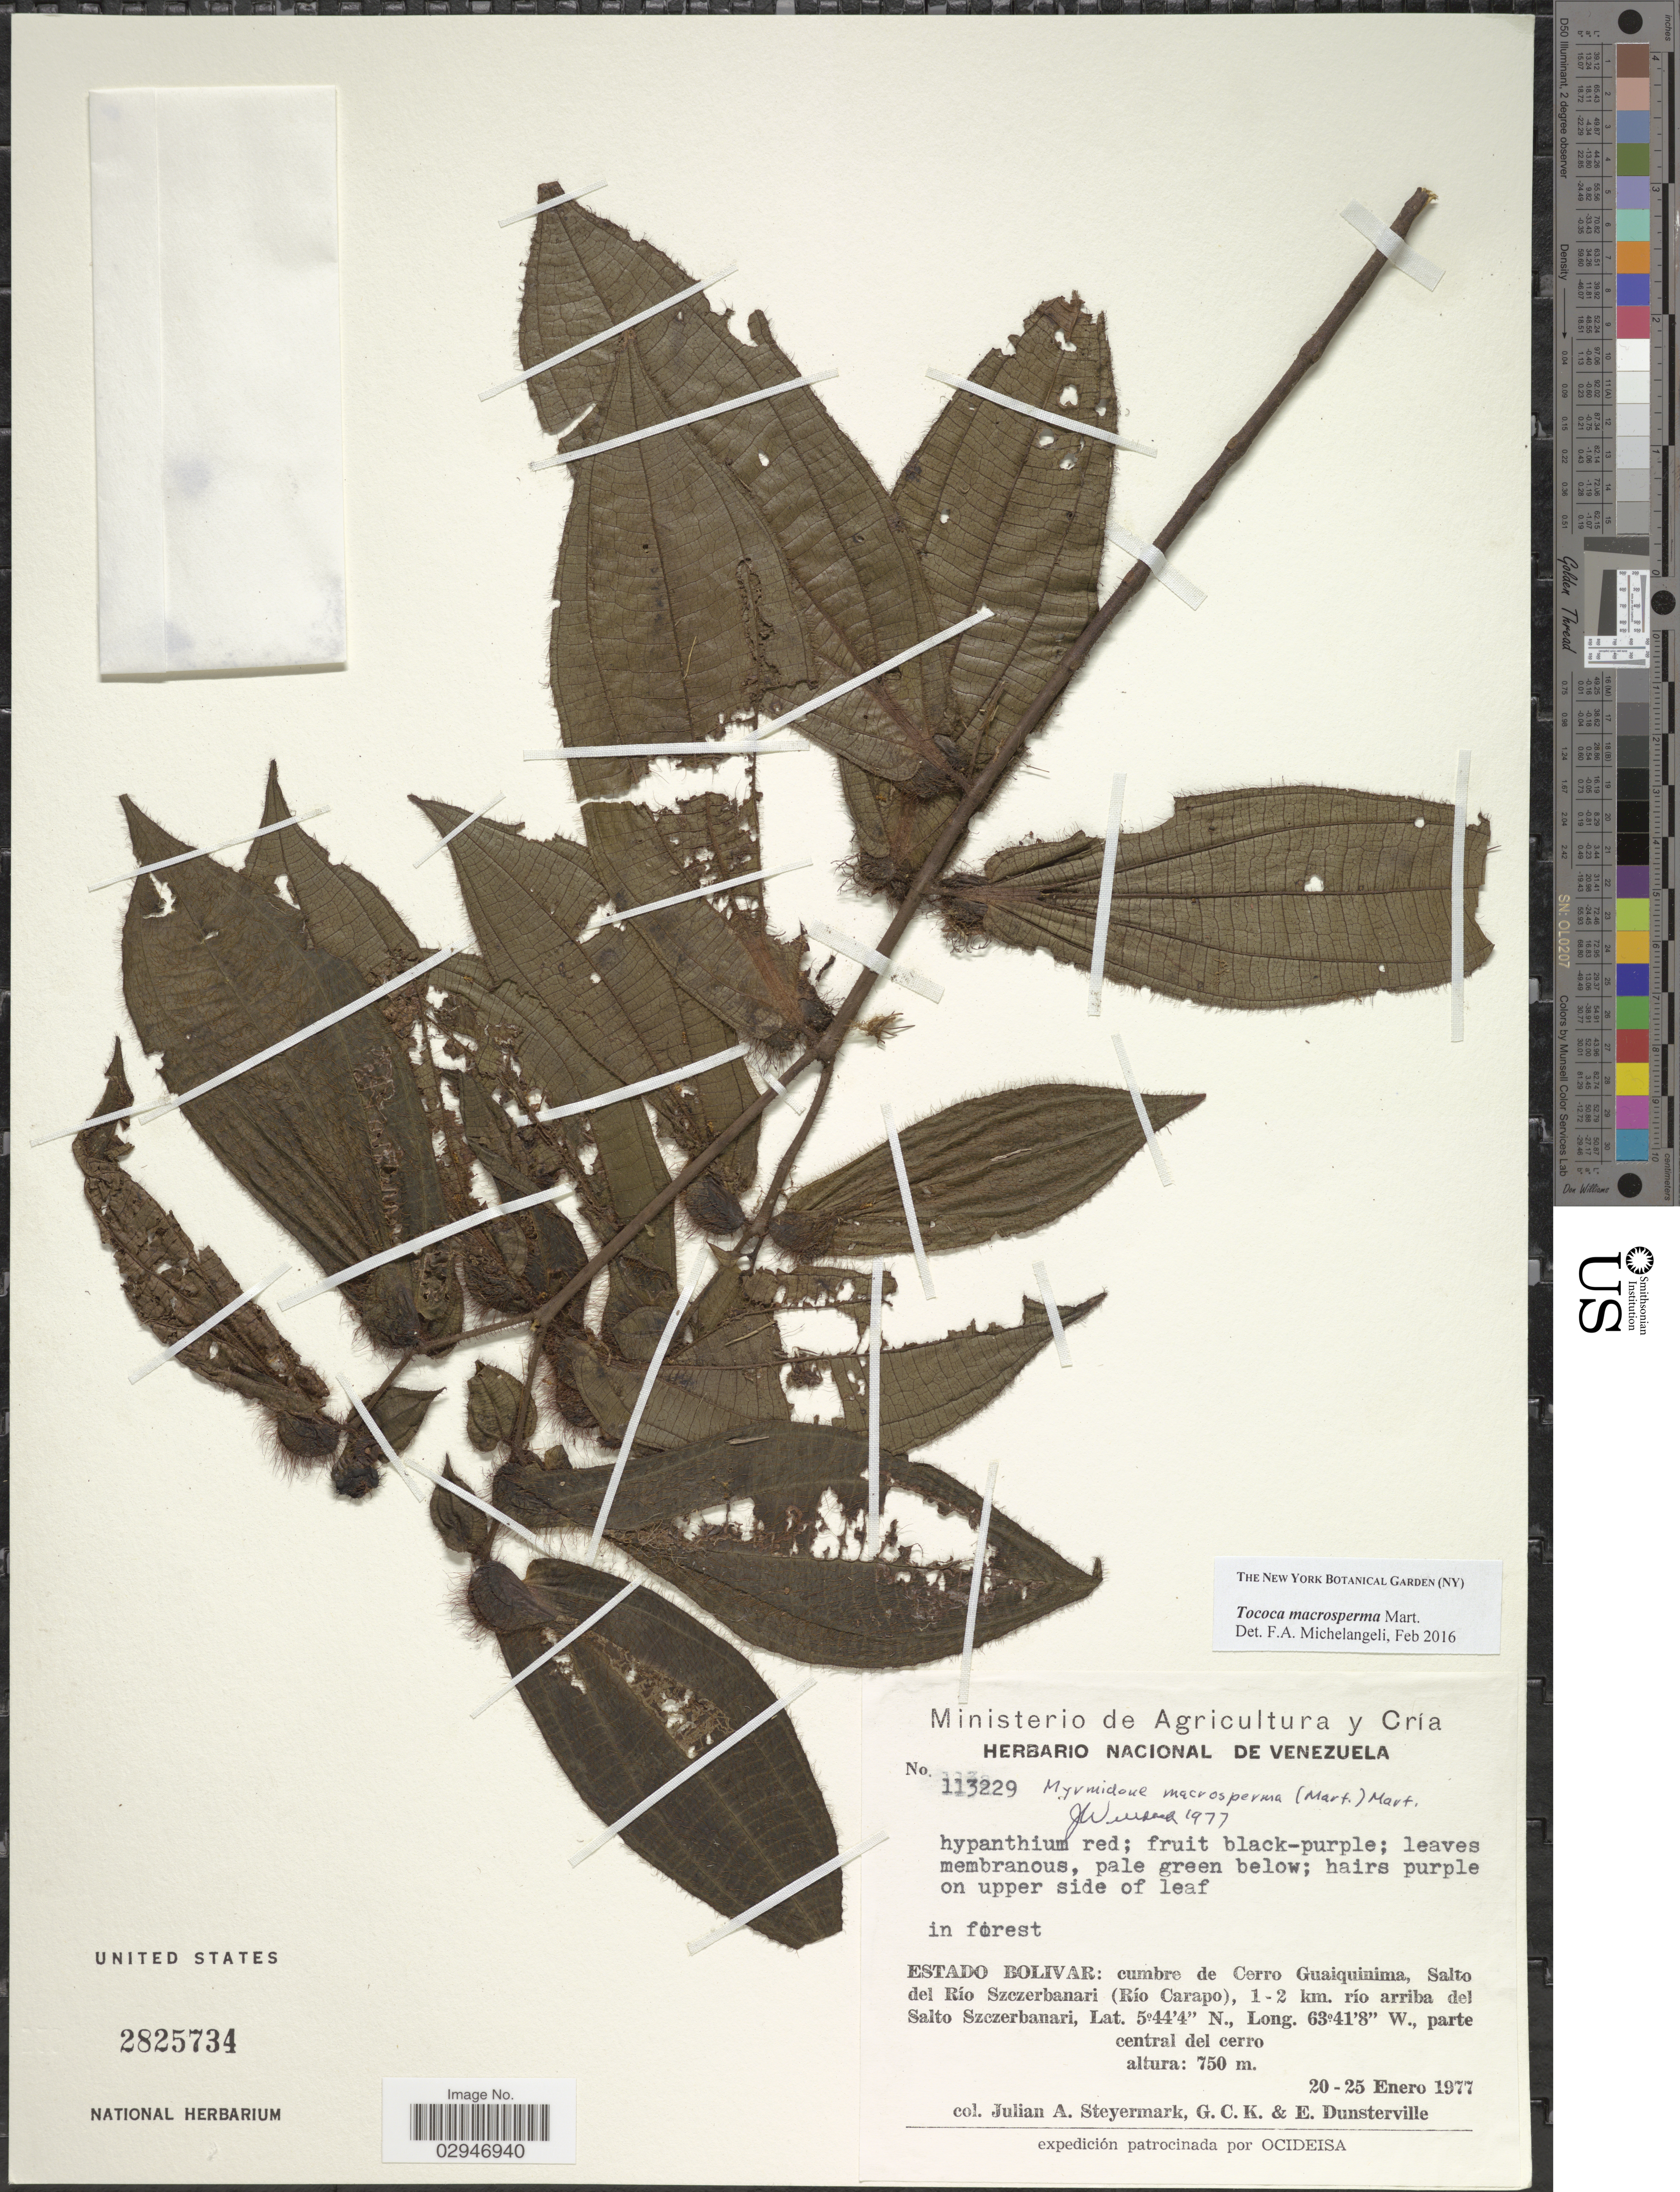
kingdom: Plantae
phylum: Tracheophyta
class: Magnoliopsida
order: Myrtales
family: Melastomataceae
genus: Tococa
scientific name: Tococa macrosperma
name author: Mart.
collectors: J. Steyermark, G. C. K. Dunsterville & E. Dunsterville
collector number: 113229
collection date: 1977-01-20/1977-01-25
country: Venezuela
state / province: Bolivar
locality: Cumbre de Cerro Guaiquinima, Salto del Río Szczerbanari (Río Carapo), 1-2 km. río arriba del Salto Szczerbanari, parte central del cerro.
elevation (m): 750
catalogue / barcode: US 2825734